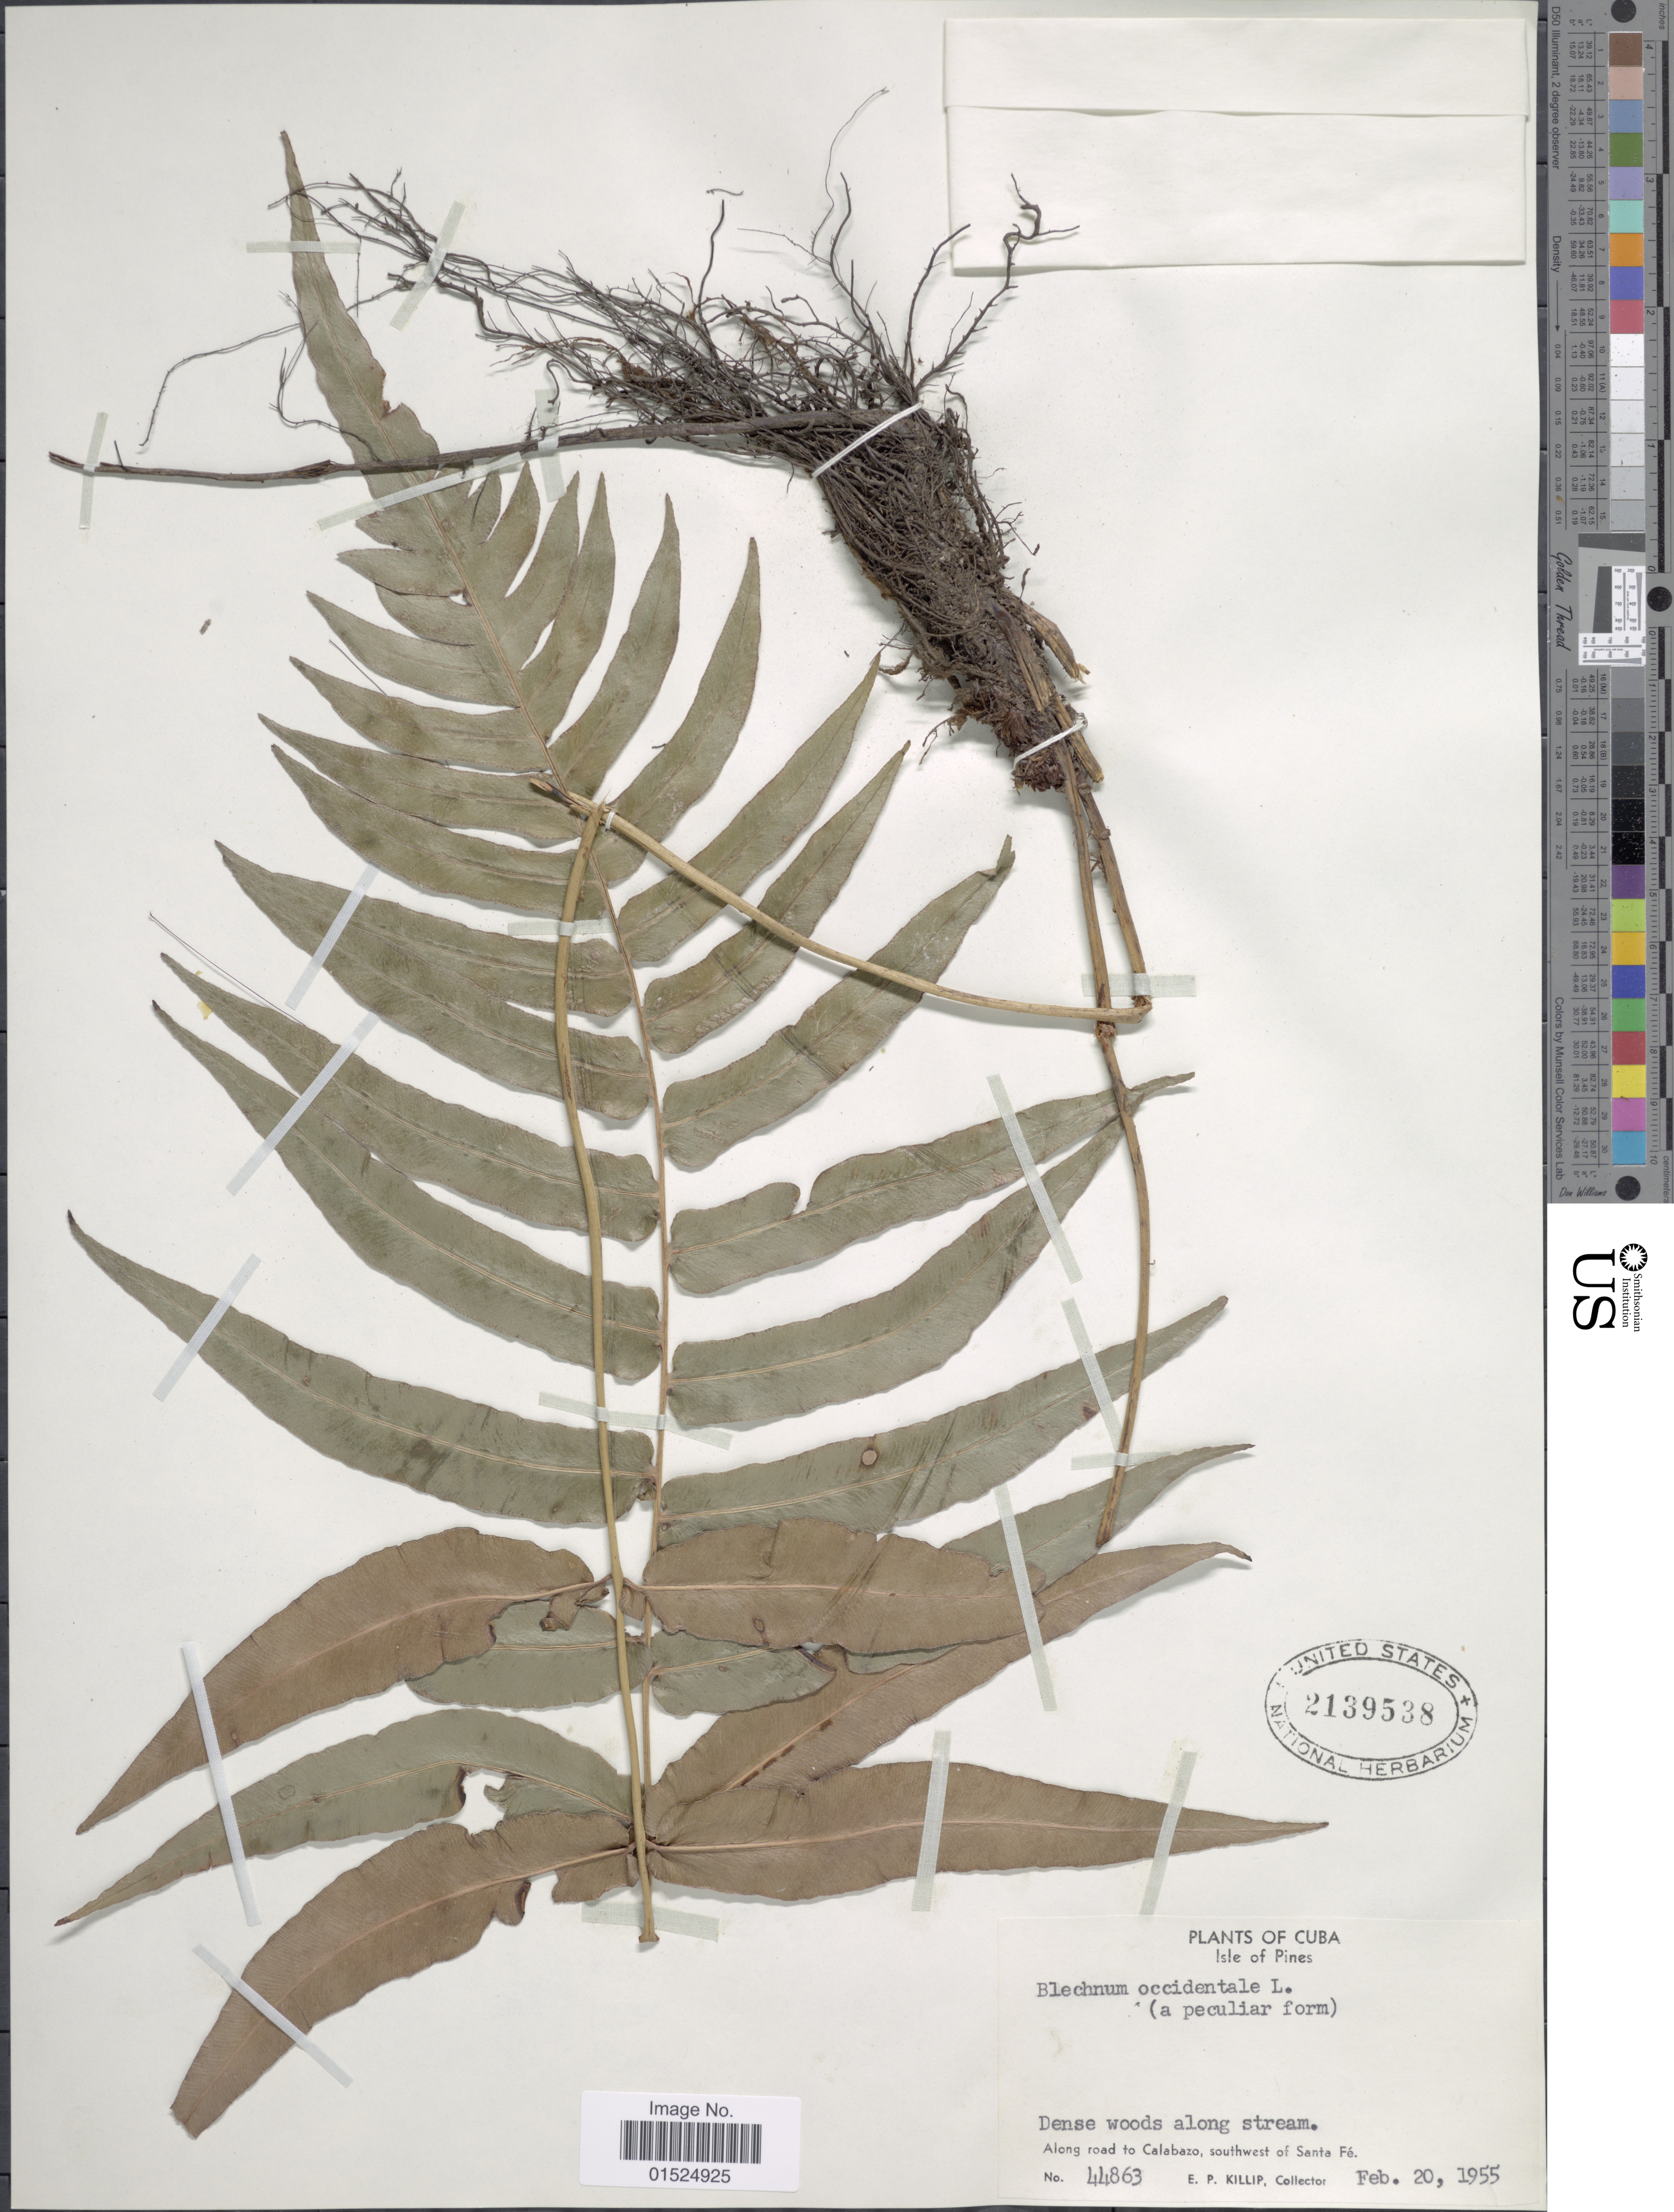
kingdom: Plantae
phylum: Tracheophyta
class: Polypodiopsida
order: Polypodiales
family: Blechnaceae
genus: Blechnum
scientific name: Blechnum occidentale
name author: L.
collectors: E. P. Killip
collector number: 44863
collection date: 1955-02-20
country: Cuba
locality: Isle of Pines, along road to Calabazo, southwest of Santa Fe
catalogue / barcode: US 2139538